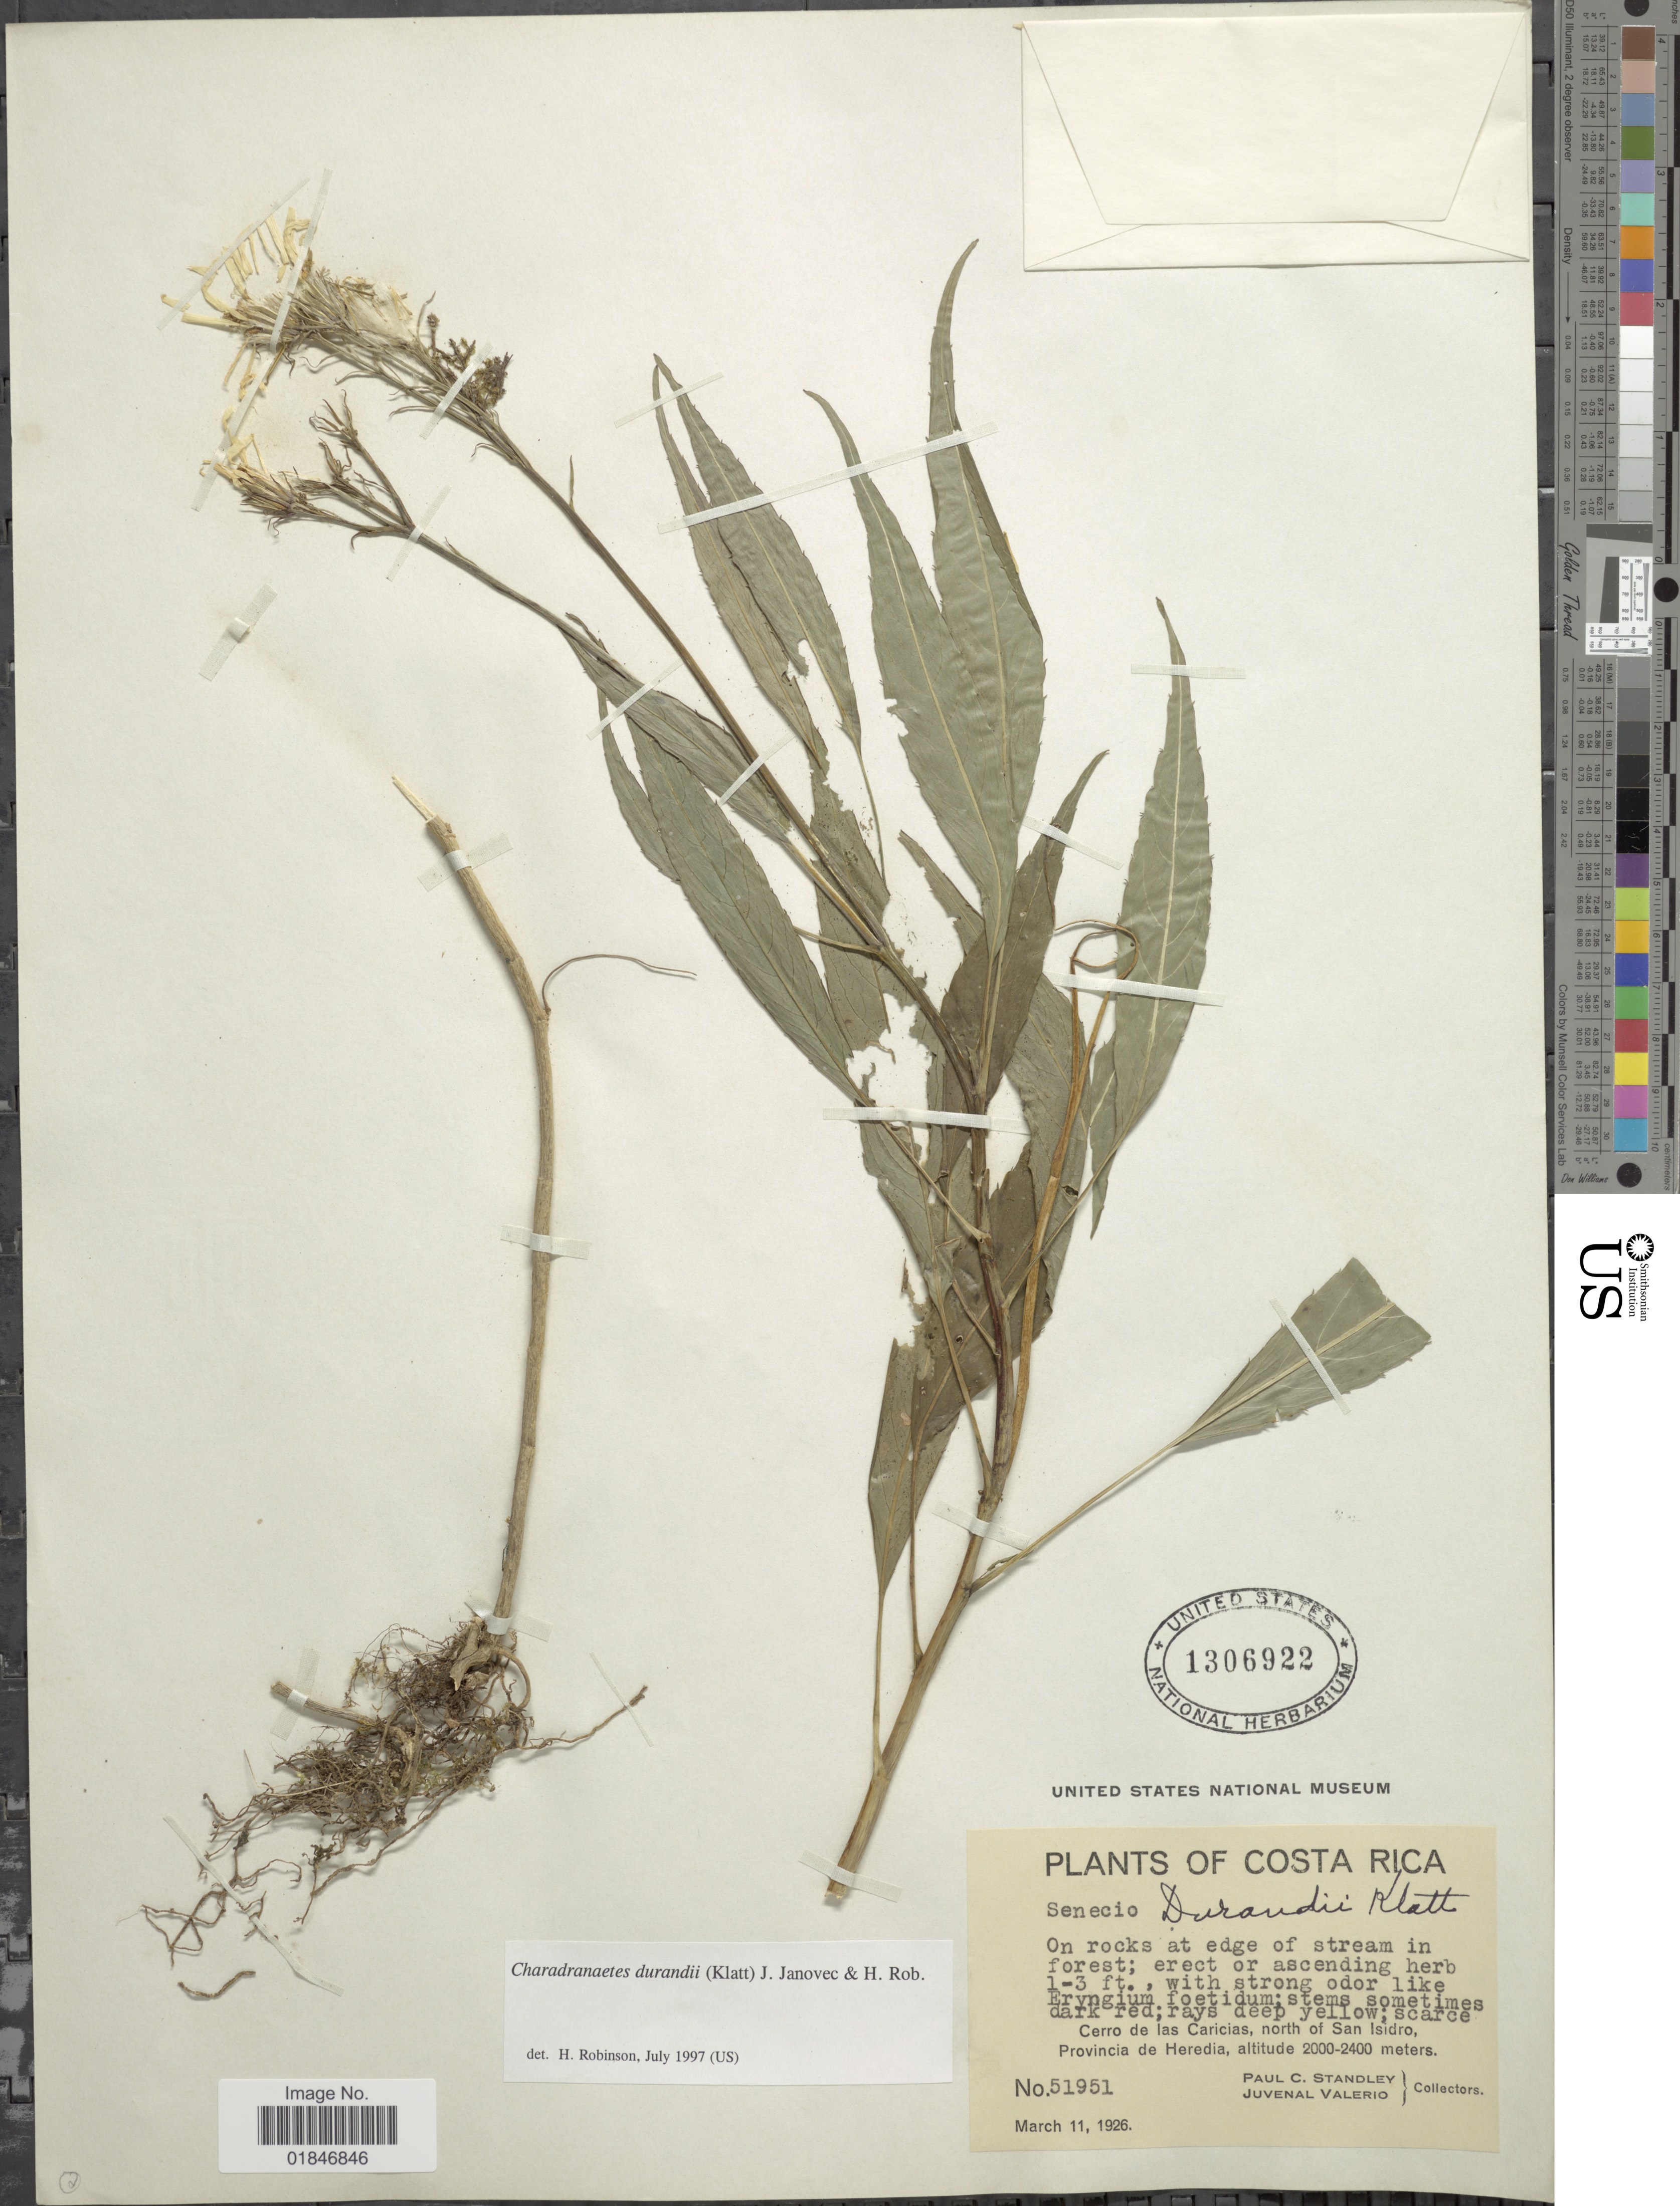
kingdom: Plantae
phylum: Tracheophyta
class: Magnoliopsida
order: Asterales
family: Asteraceae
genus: Charadranaetes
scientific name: Charadranaetes durandii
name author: (Klatt) & H. Rob.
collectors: P. C. Standley & J. Valerio R.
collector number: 51951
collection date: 1926-03-11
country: Costa Rica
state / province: Heredia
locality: Cerro d elas Caricias, north of San Isidro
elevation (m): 2000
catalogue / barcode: US 1306922